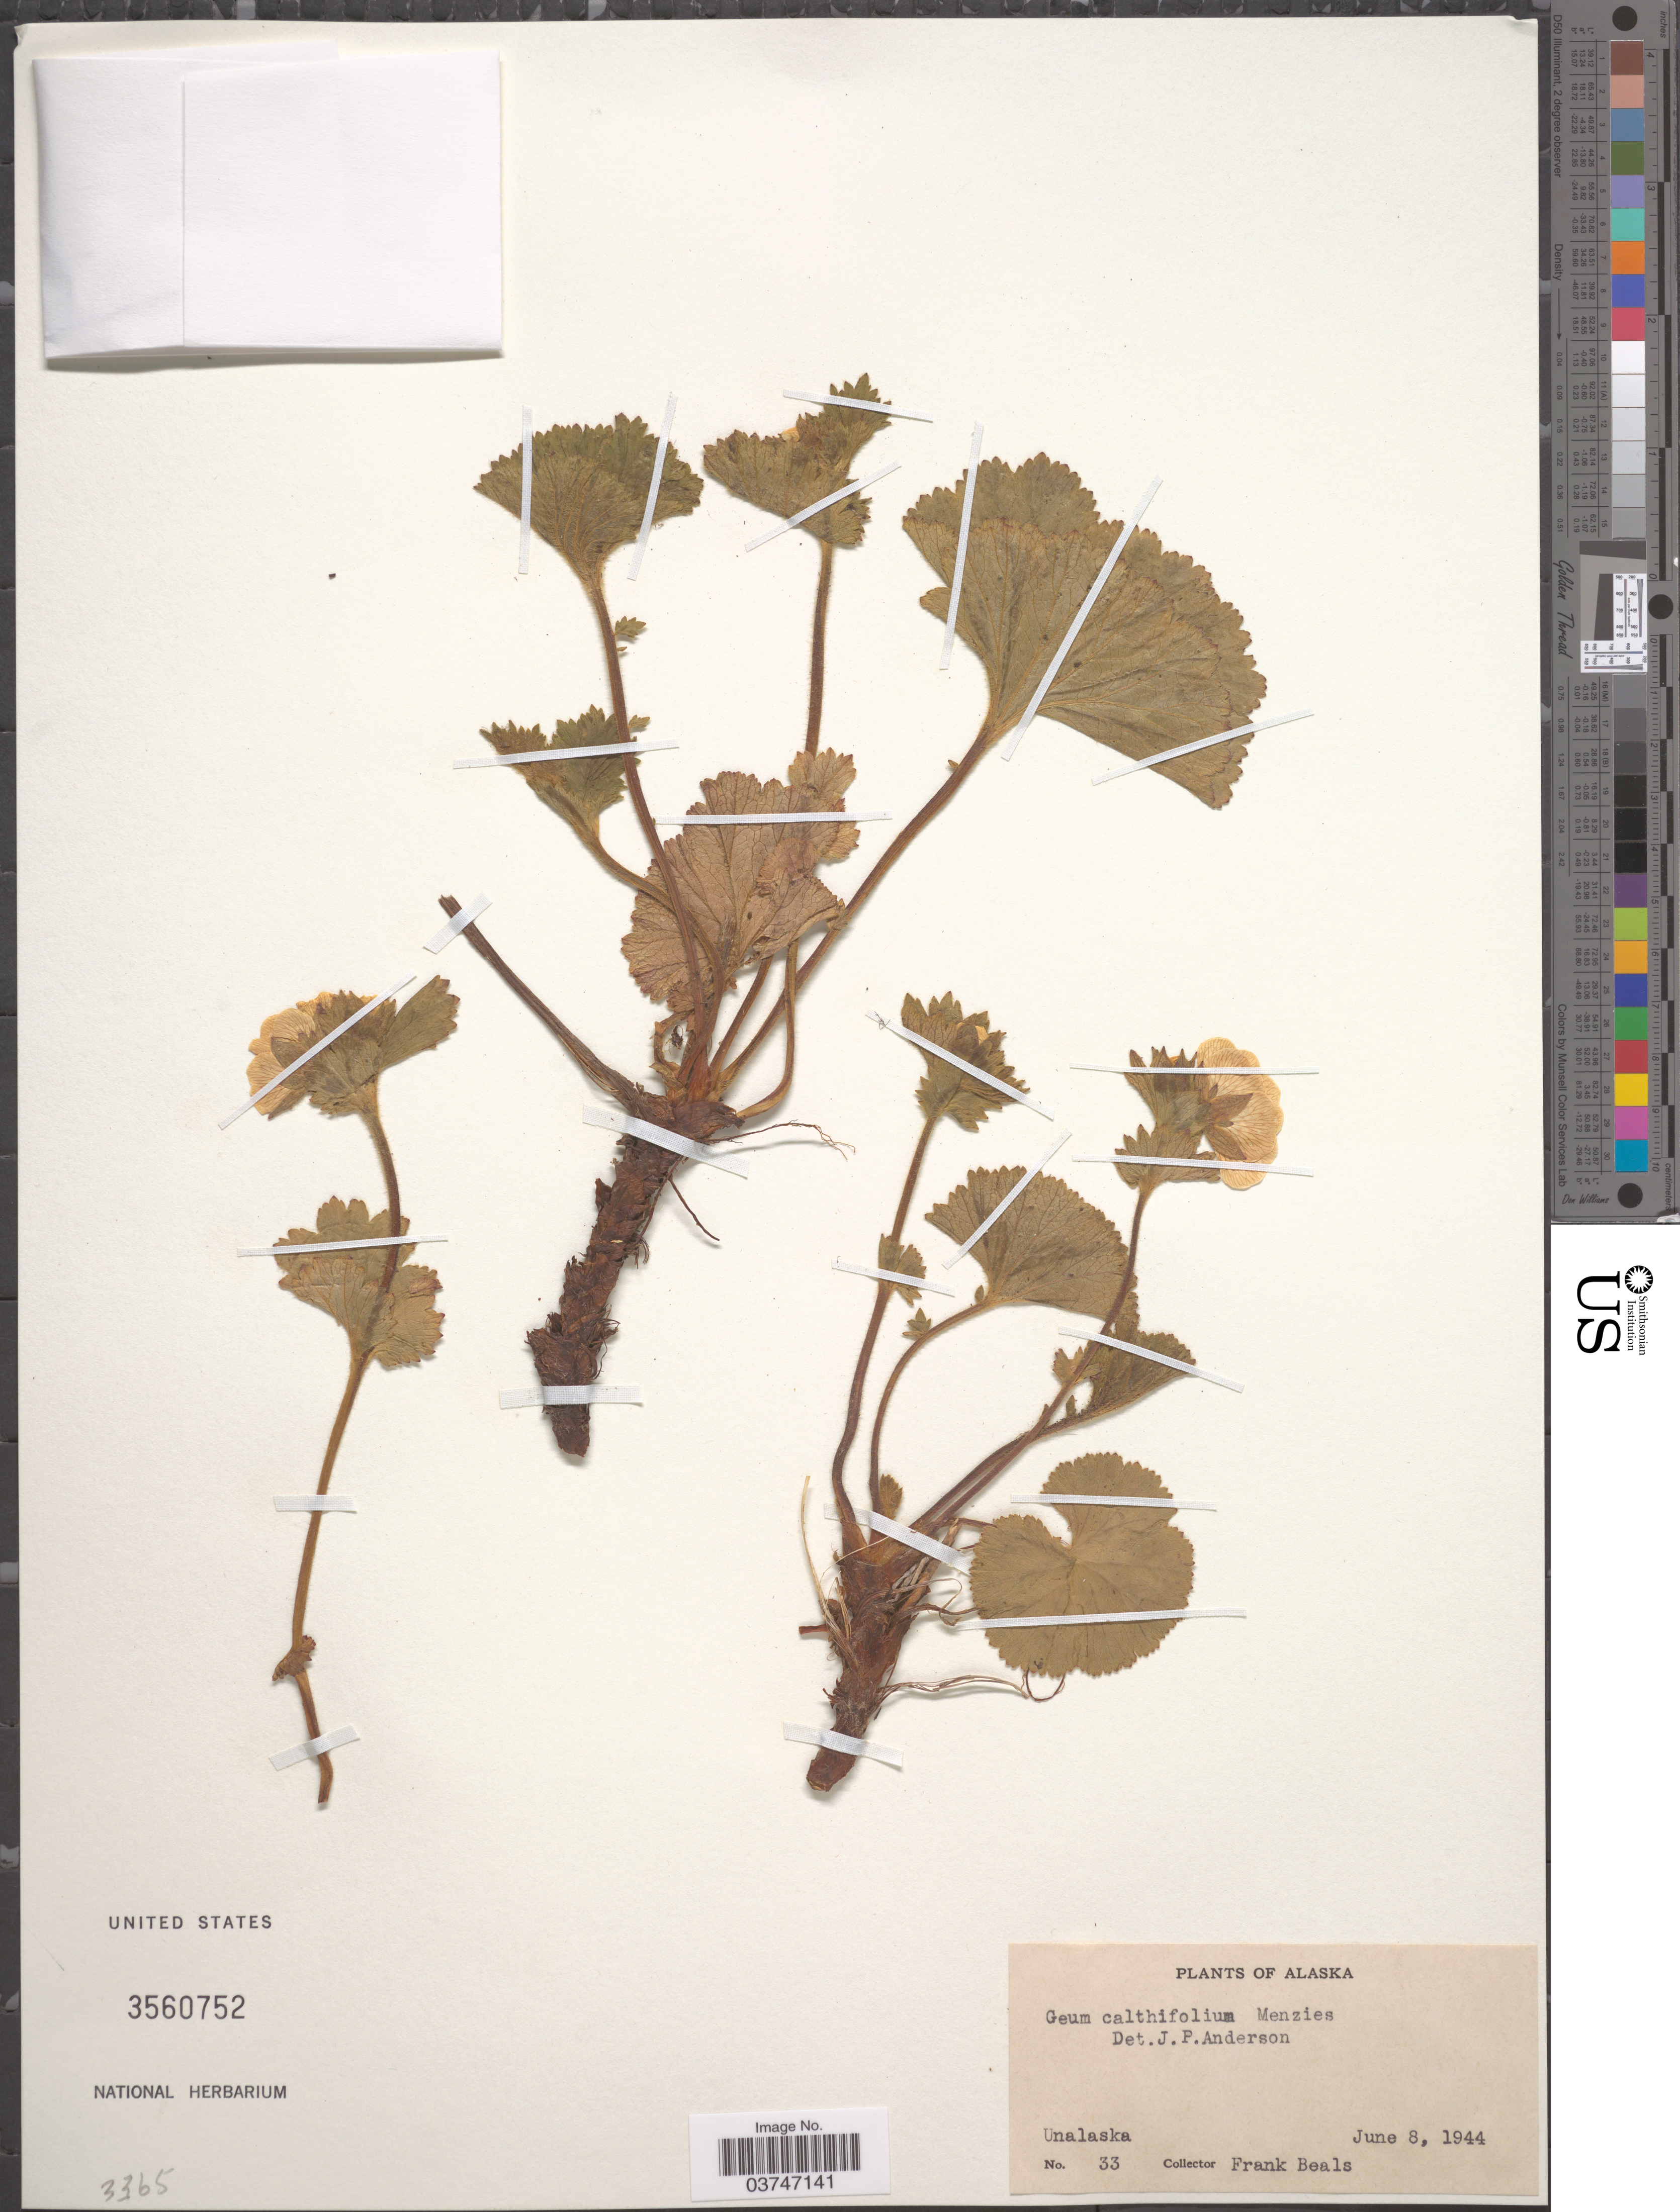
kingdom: Plantae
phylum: Tracheophyta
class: Magnoliopsida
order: Rosales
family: Rosaceae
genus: Geum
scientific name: Geum calthifolium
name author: Menzies ex Sm.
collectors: F. Beals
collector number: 33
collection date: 1944-06-08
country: United States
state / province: Alaska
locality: Unalaska.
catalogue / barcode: US 3560752